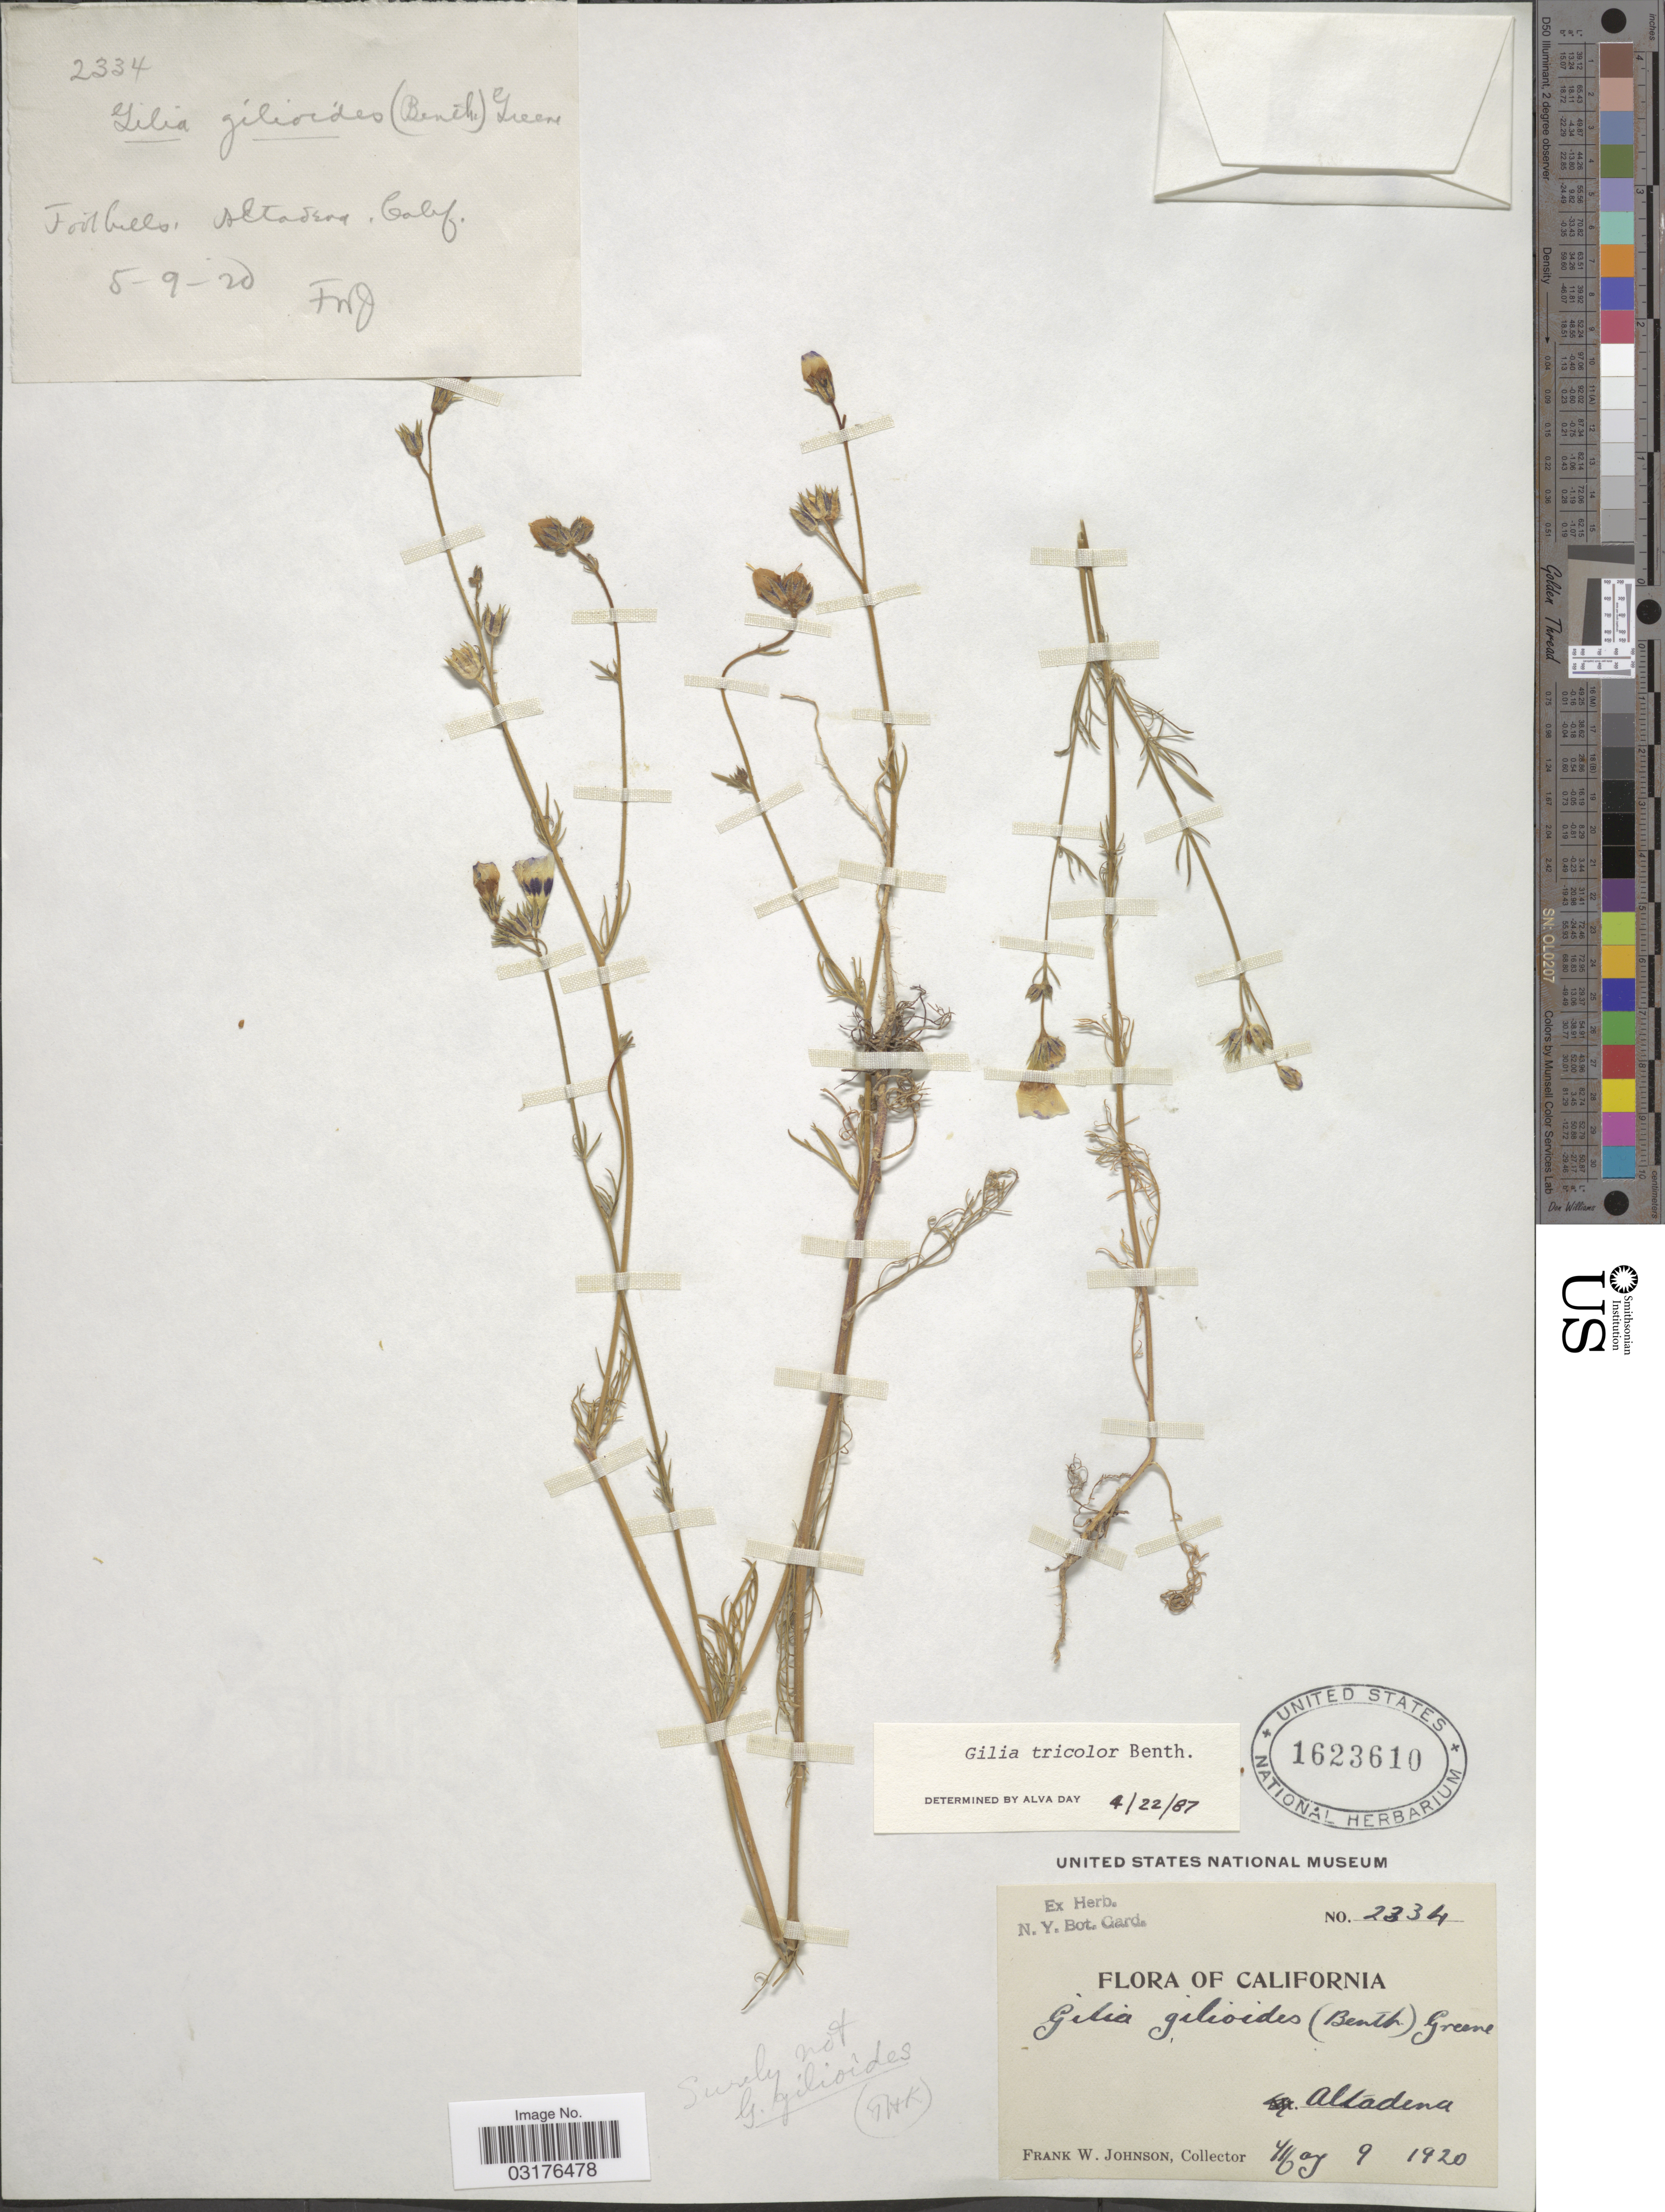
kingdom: Plantae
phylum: Tracheophyta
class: Magnoliopsida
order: Ericales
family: Polemoniaceae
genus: Gilia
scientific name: Gilia tricolor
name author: Benth.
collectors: F. W. Johnson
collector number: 2334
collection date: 1920-05-09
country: United States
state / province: California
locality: Altadena.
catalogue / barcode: US 1623610